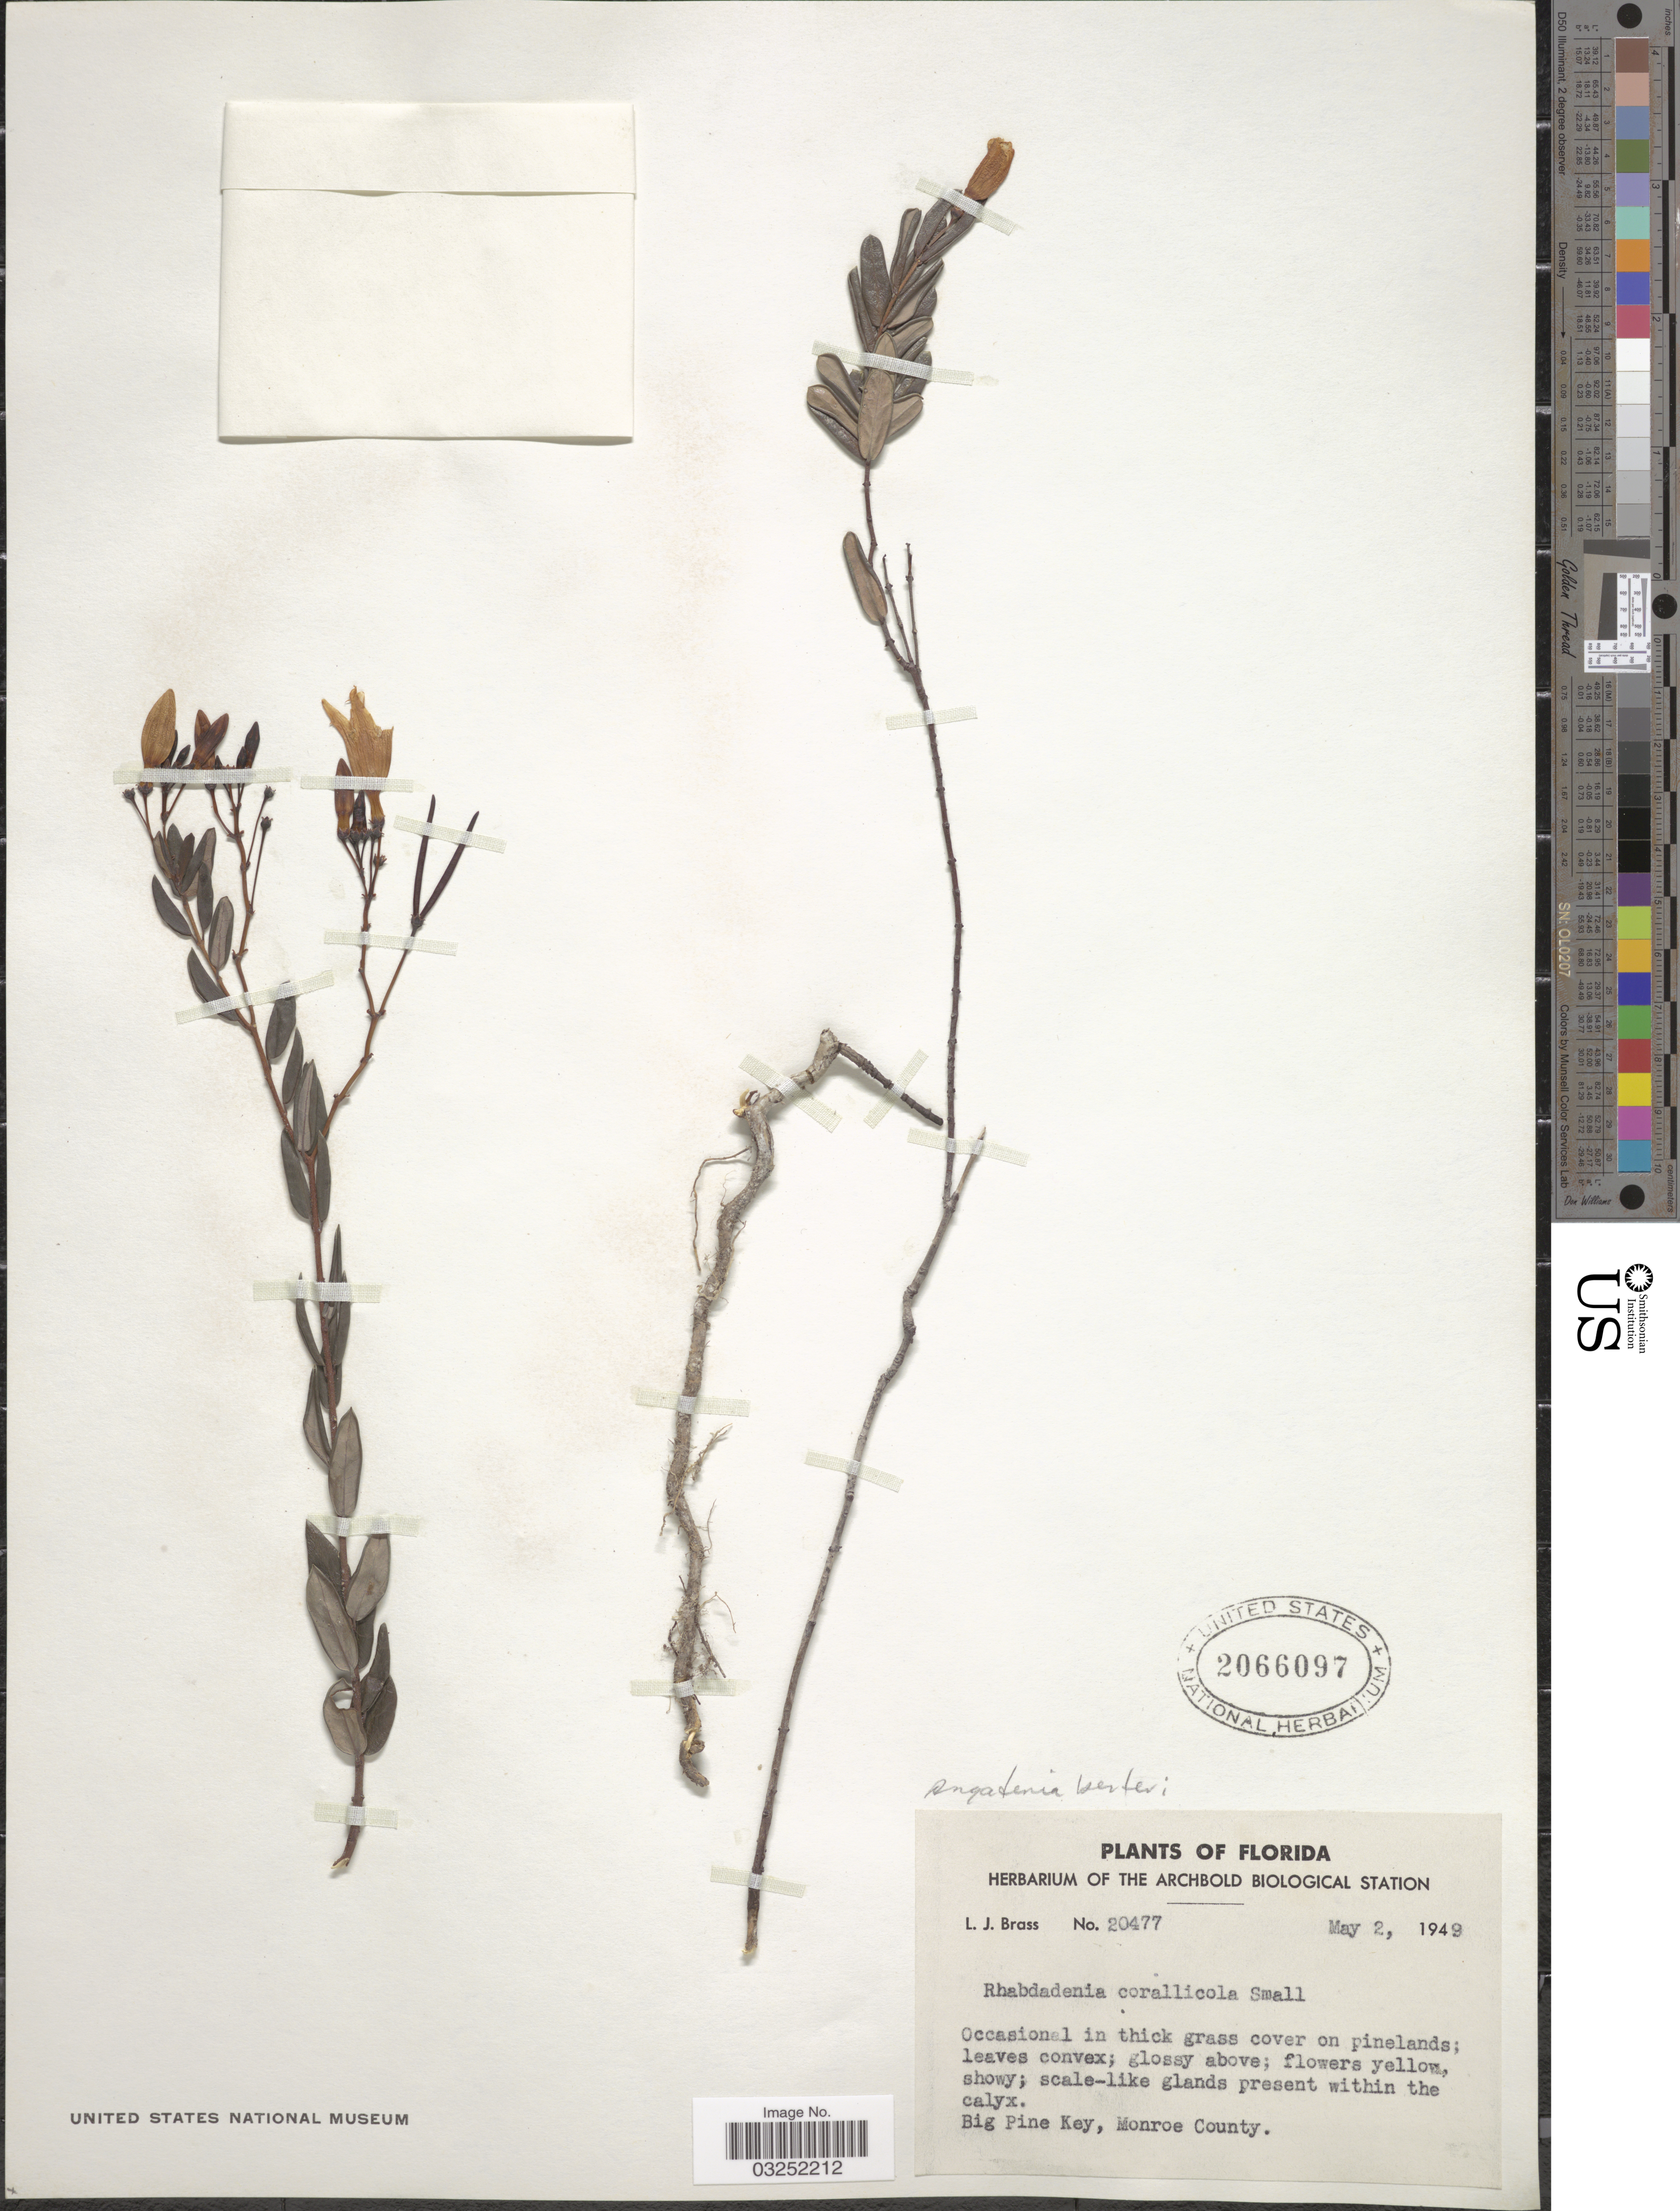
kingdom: Plantae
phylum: Tracheophyta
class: Magnoliopsida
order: Gentianales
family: Apocynaceae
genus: Angadenia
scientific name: Angadenia berteroi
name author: (A. DC.) Miers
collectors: L. J. Brass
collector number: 20477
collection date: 1949-05-02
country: United States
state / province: Florida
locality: Big Pine Key, Monroe County.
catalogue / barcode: US 2066097